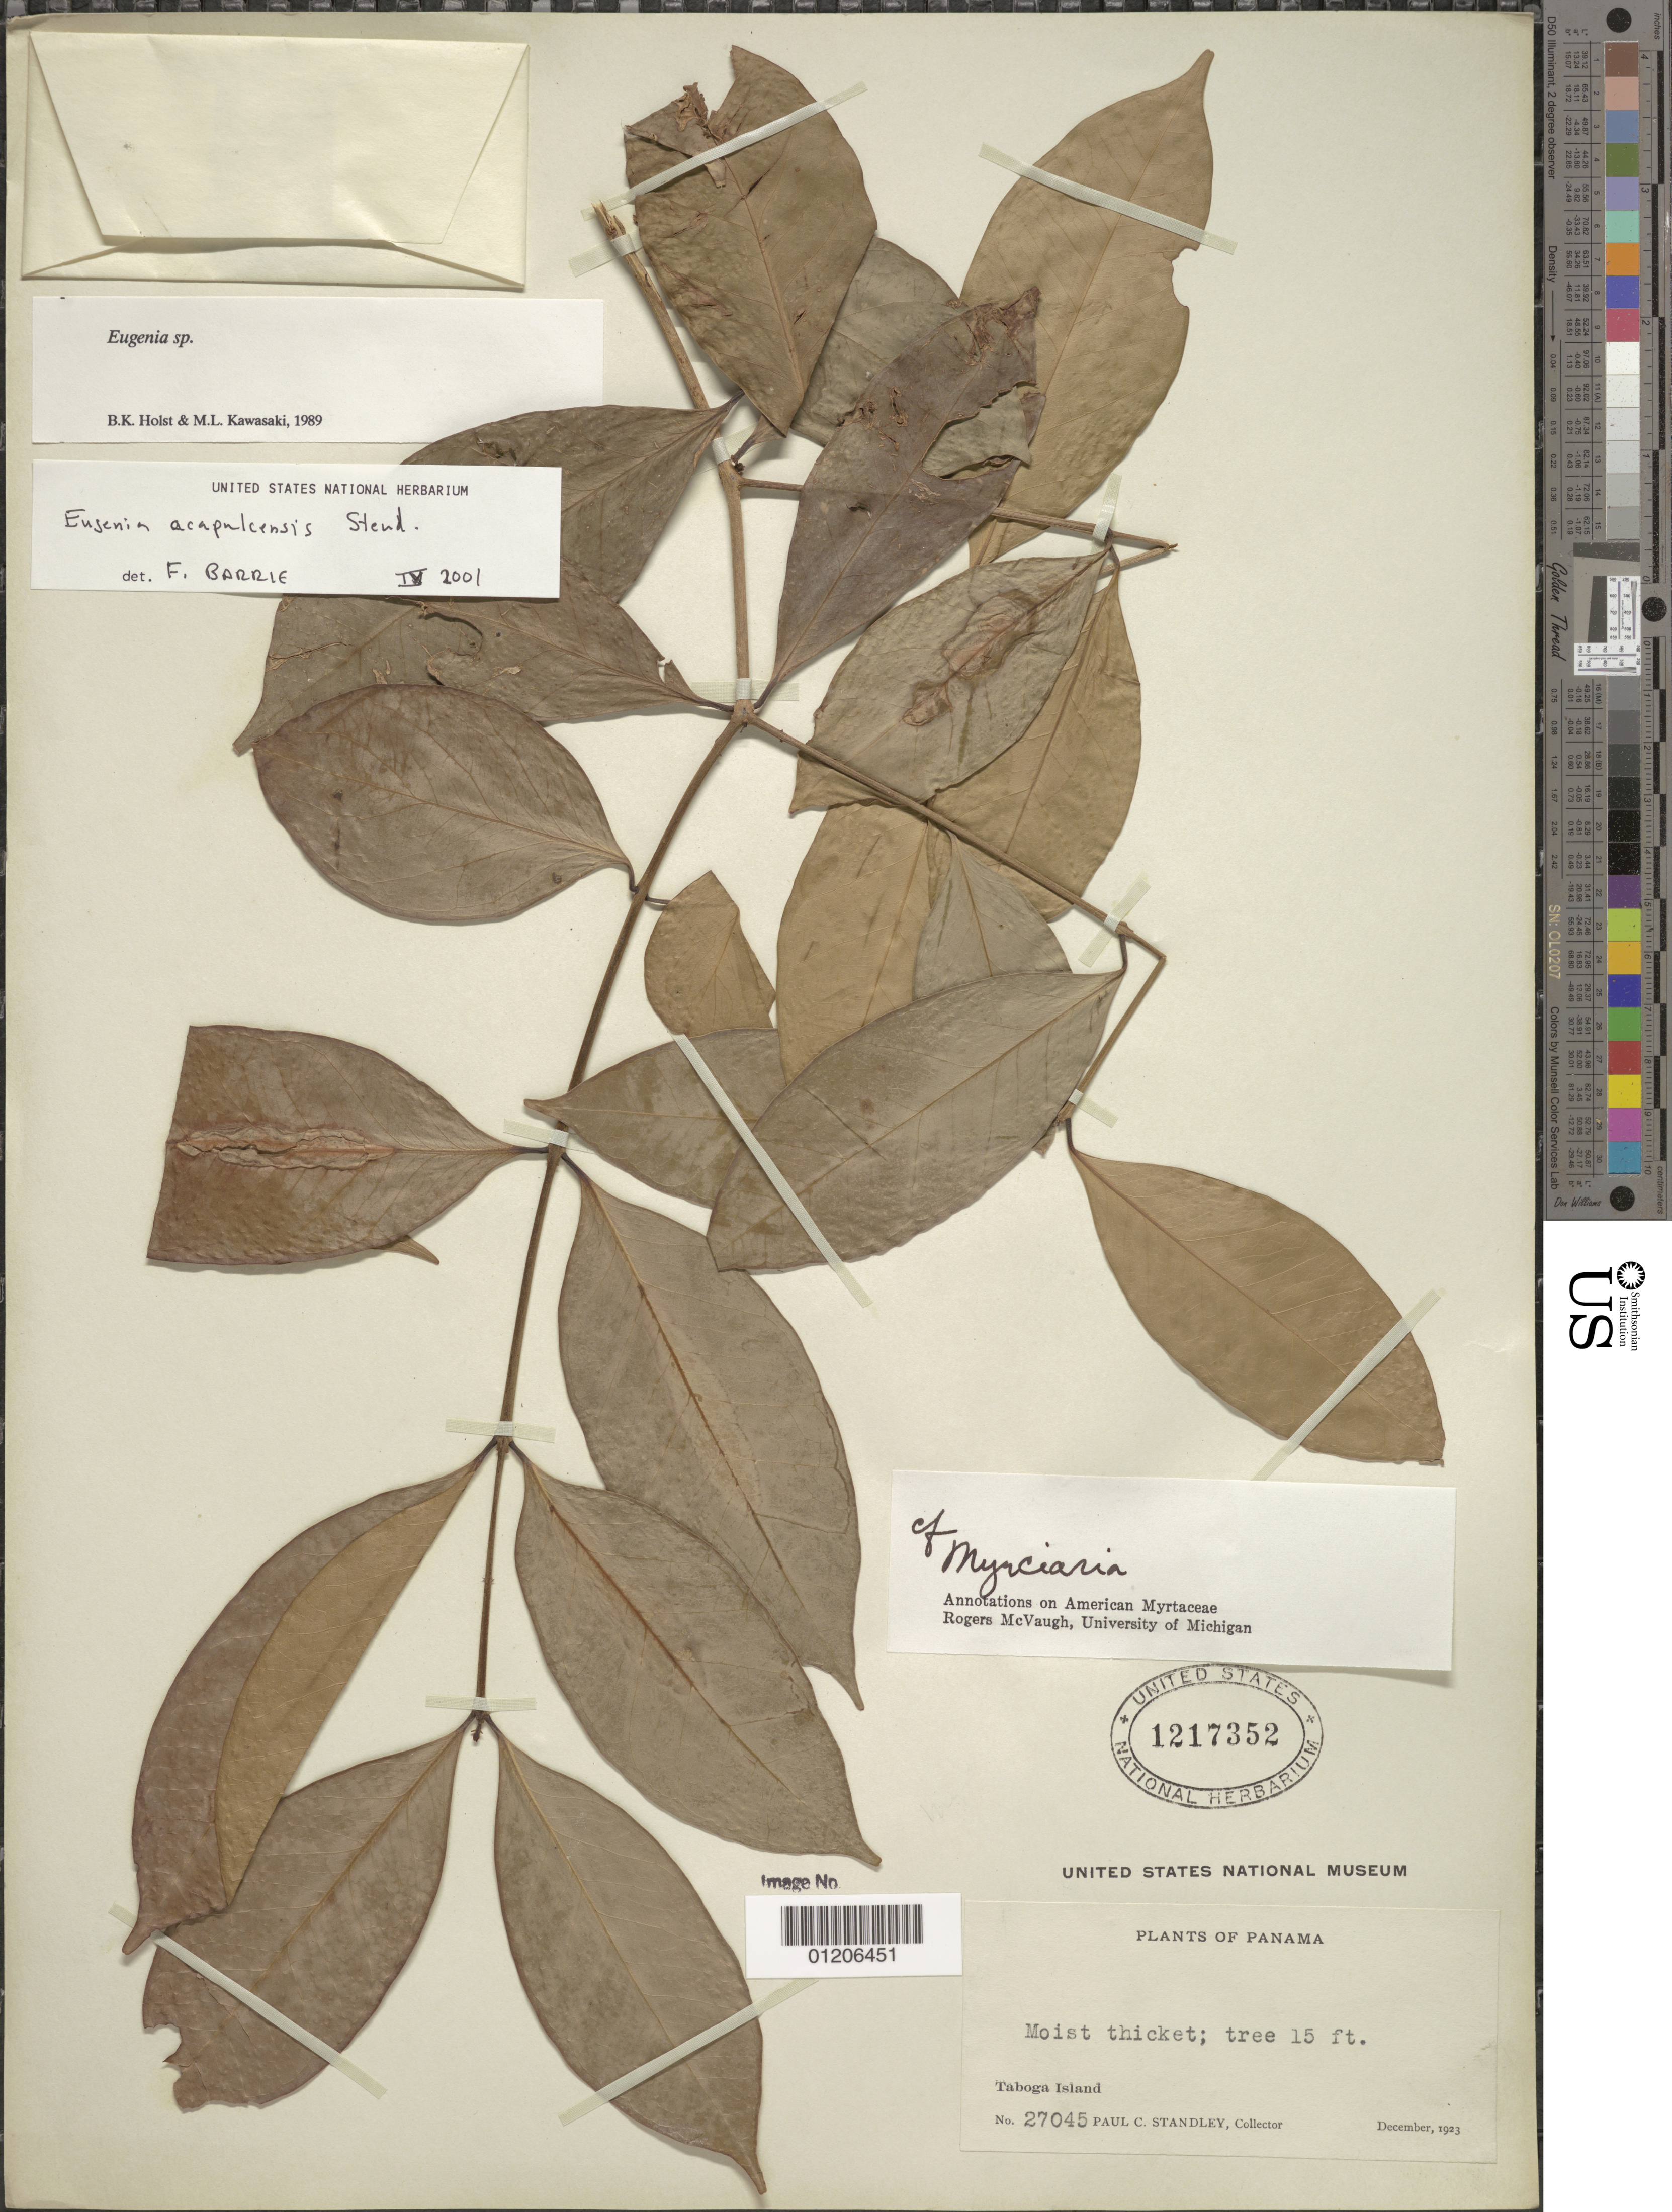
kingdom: Plantae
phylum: Tracheophyta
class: Magnoliopsida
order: Myrtales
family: Myrtaceae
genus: Eugenia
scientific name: Eugenia acapulcensis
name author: Steud.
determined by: Barrie, F. R.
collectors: P. C. Standley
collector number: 27045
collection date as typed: Dec 1923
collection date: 1923-12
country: Panama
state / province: Panamá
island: Taboga Island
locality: Taboga Island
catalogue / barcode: US 1217352